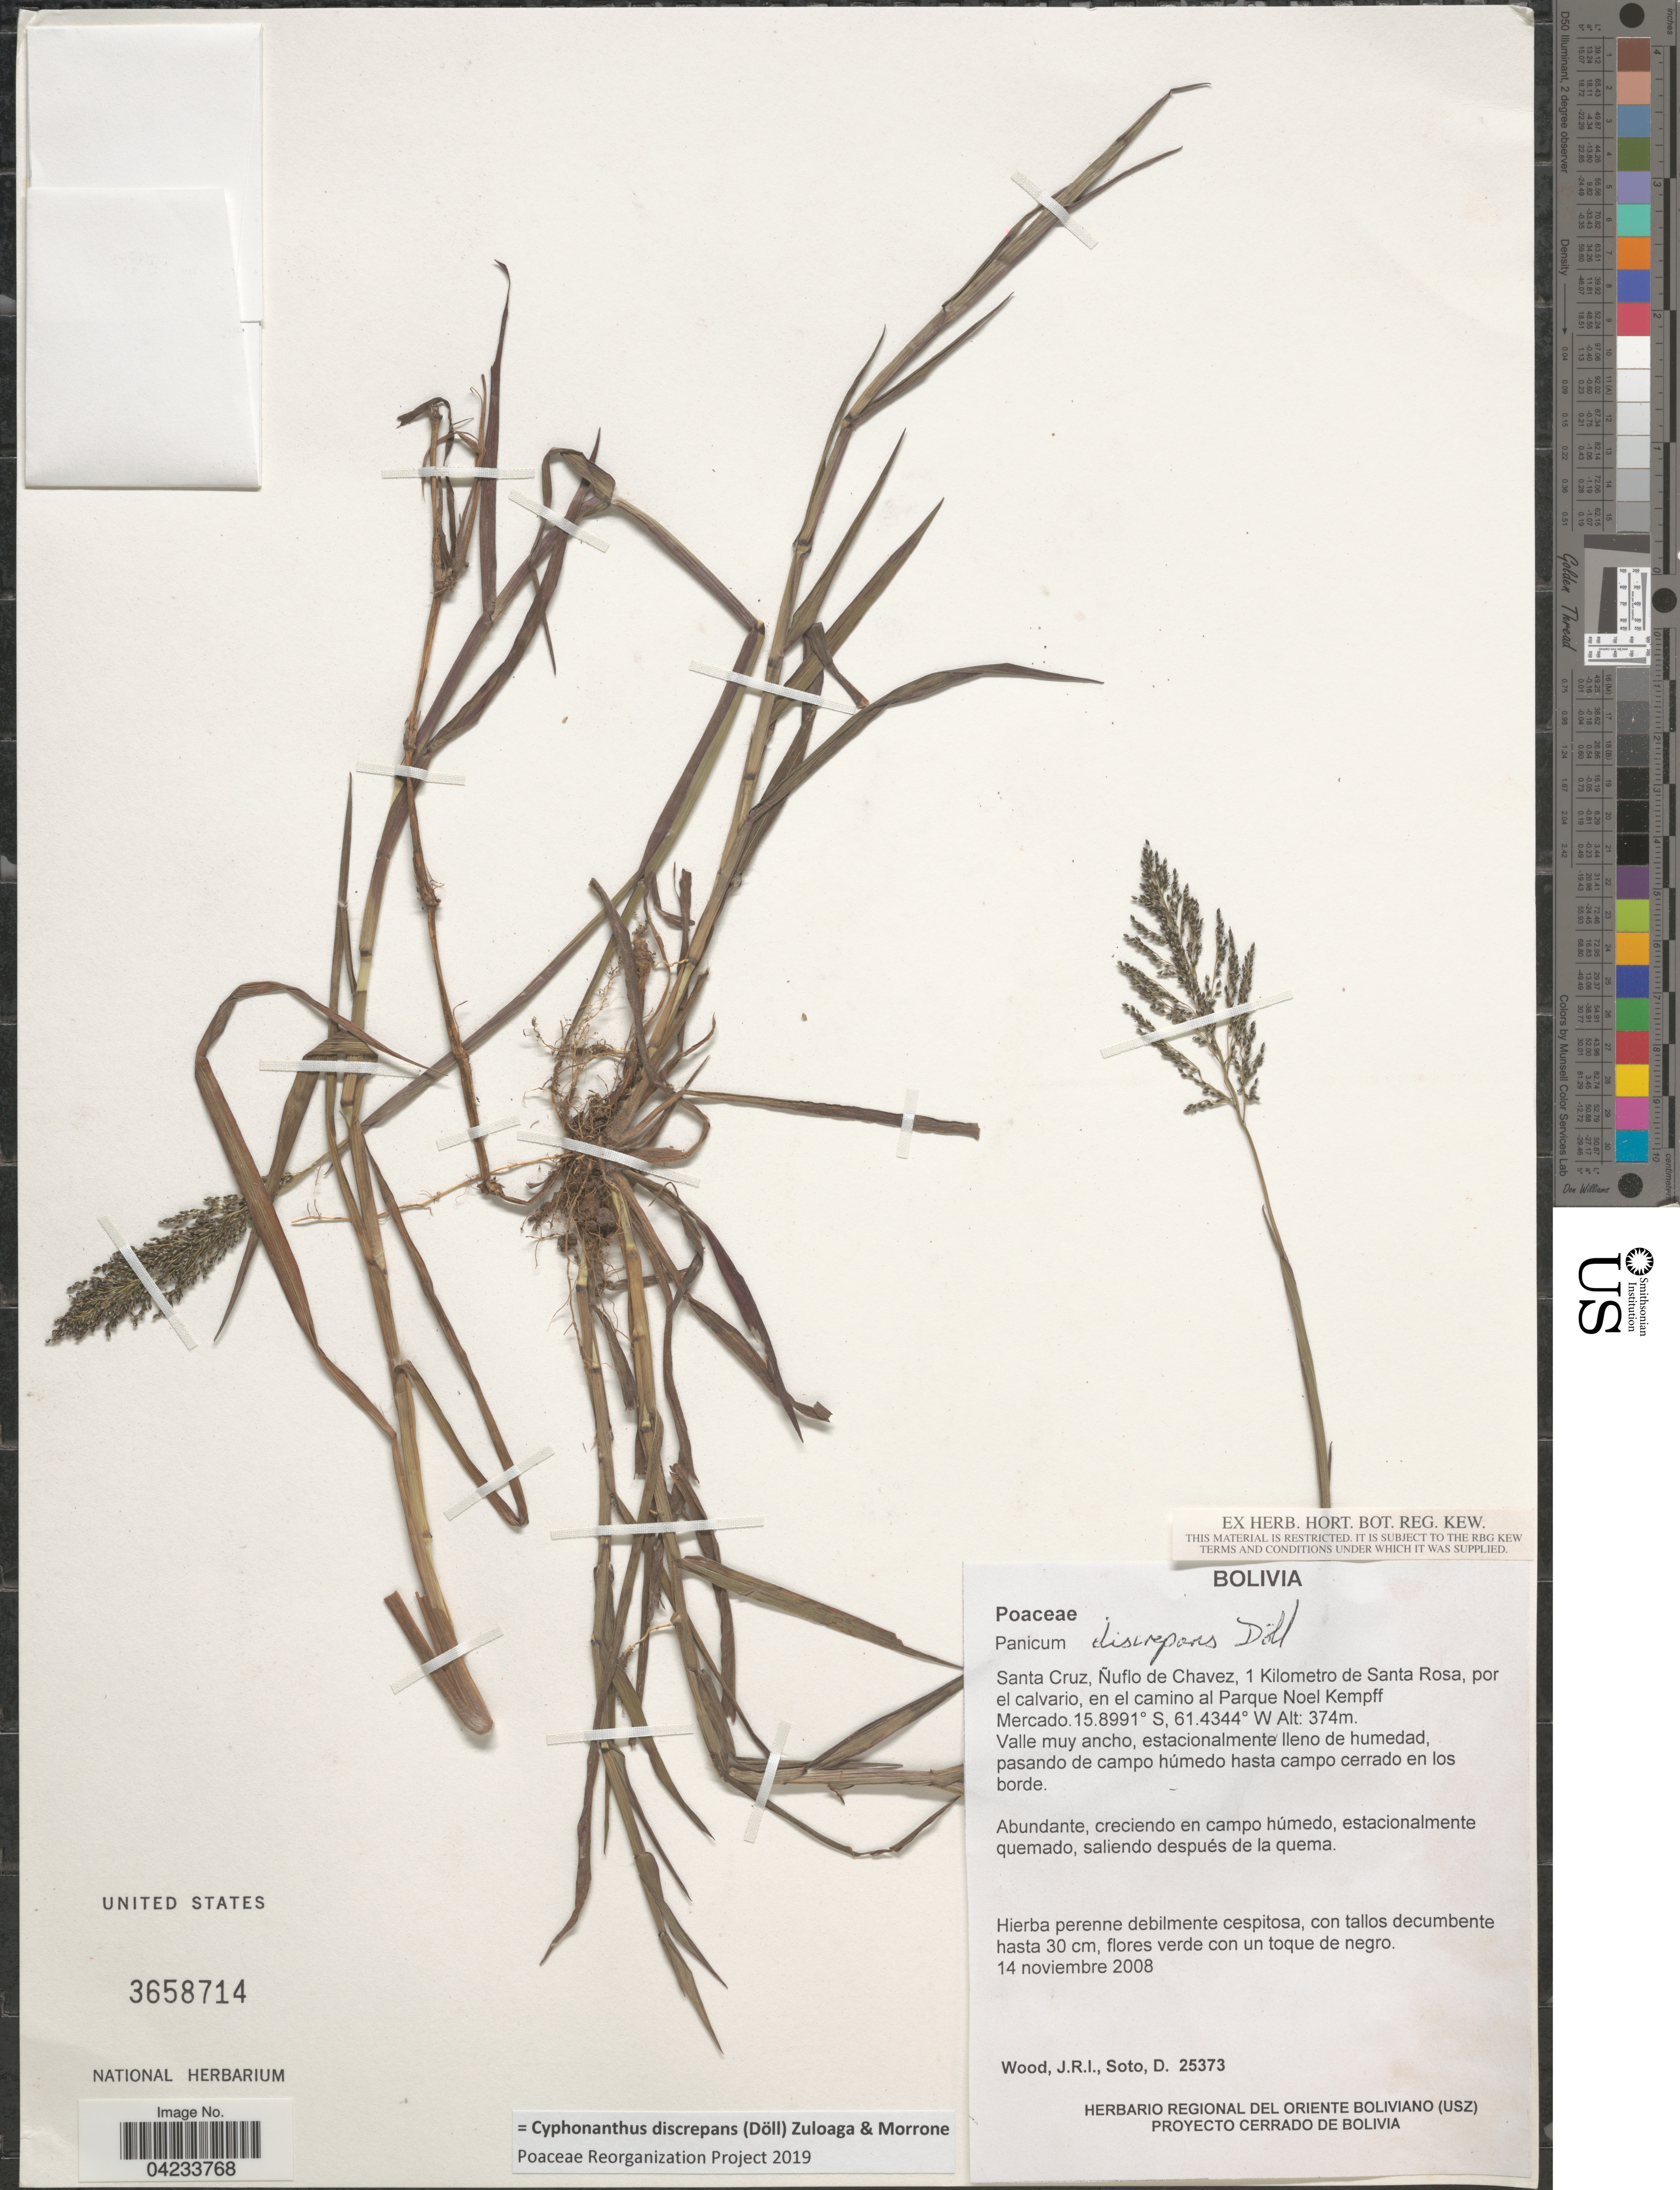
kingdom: Plantae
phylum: Tracheophyta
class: Liliopsida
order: Poales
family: Poaceae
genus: Cyphonanthus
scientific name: Cyphonanthus discrepans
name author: (Döll) Zuloaga & Morrone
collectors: J. R. I. Wood & D. Soto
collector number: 25373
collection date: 2008-11-14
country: Bolivia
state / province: Santa Cruz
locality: Santa Cruz, Ñuflo de Chavez, 1 Kilometro de Santa Rosa, por el calvario, en el camino al Parque Noel Kempff Mercado.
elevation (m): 374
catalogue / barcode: US 3658714